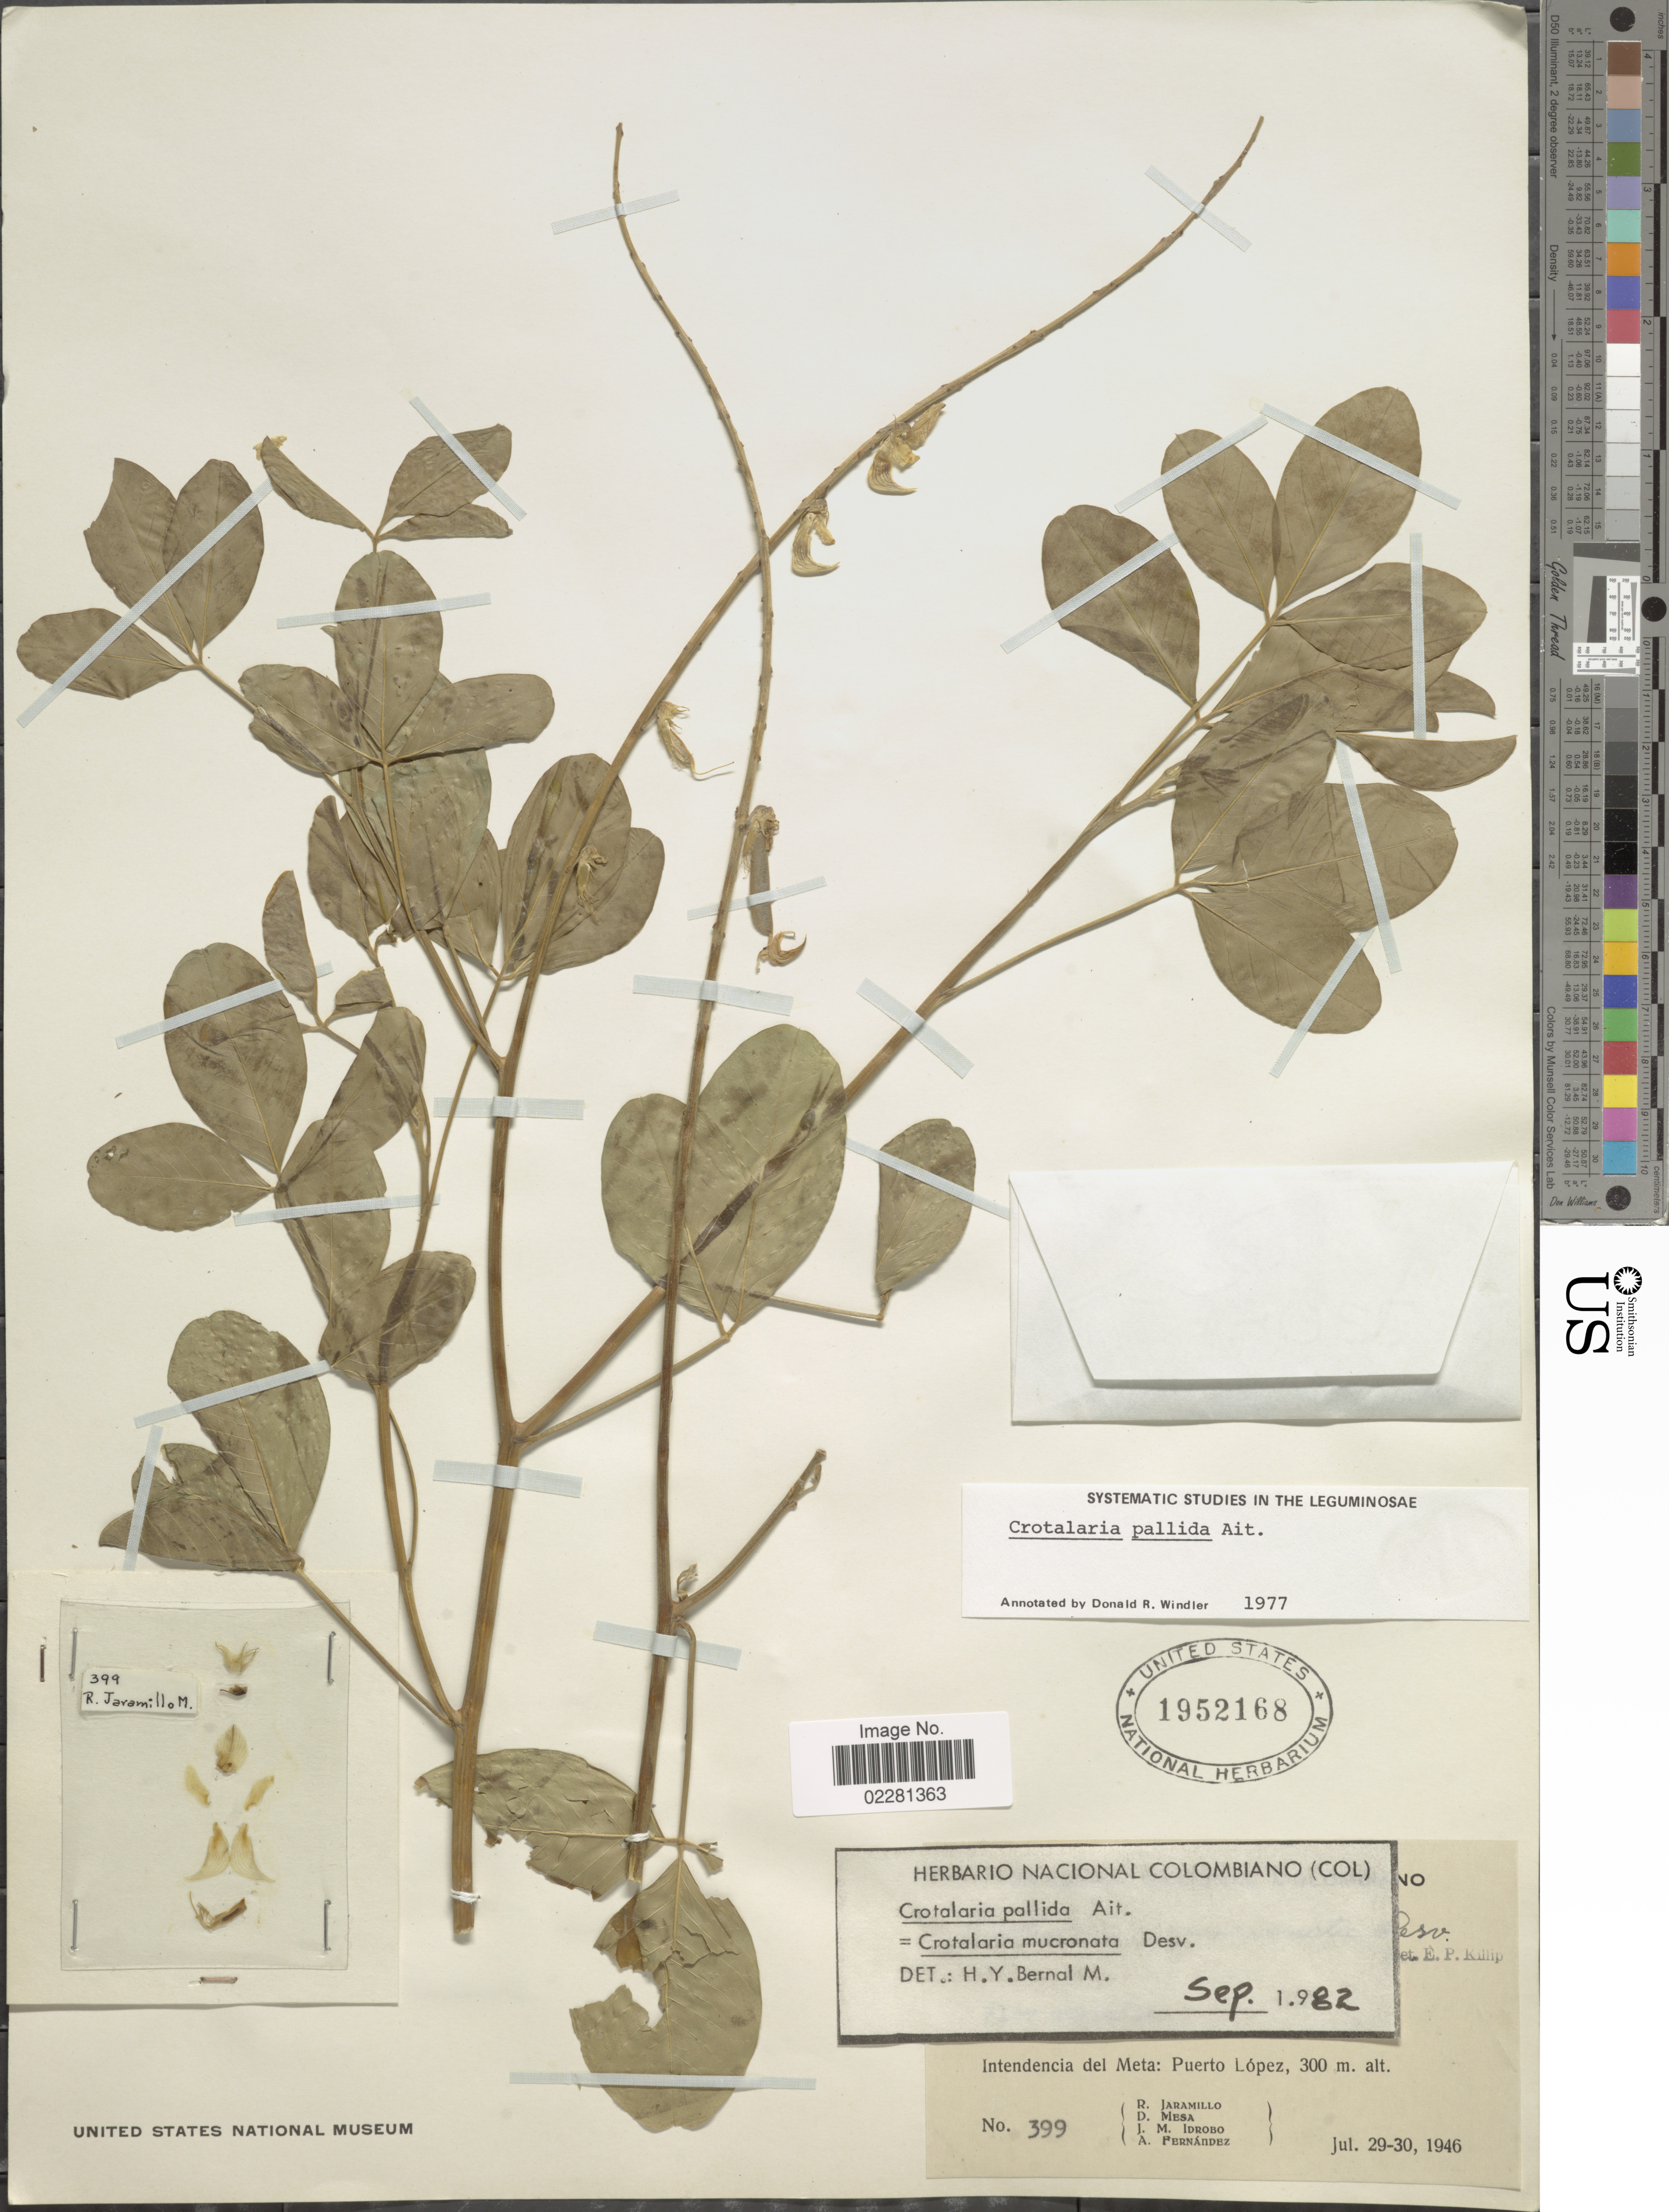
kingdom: Plantae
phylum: Tracheophyta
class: Magnoliopsida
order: Fabales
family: Fabaceae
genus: Crotalaria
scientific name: Crotalaria pallida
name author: Aiton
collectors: R. Jaramillo M., D. Mesa, J. M. Idrobo & A. Fernández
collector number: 399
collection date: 1946-07-29/1946-07-30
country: Colombia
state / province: Meta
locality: Puerto Lopez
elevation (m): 300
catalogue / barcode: US 1952168